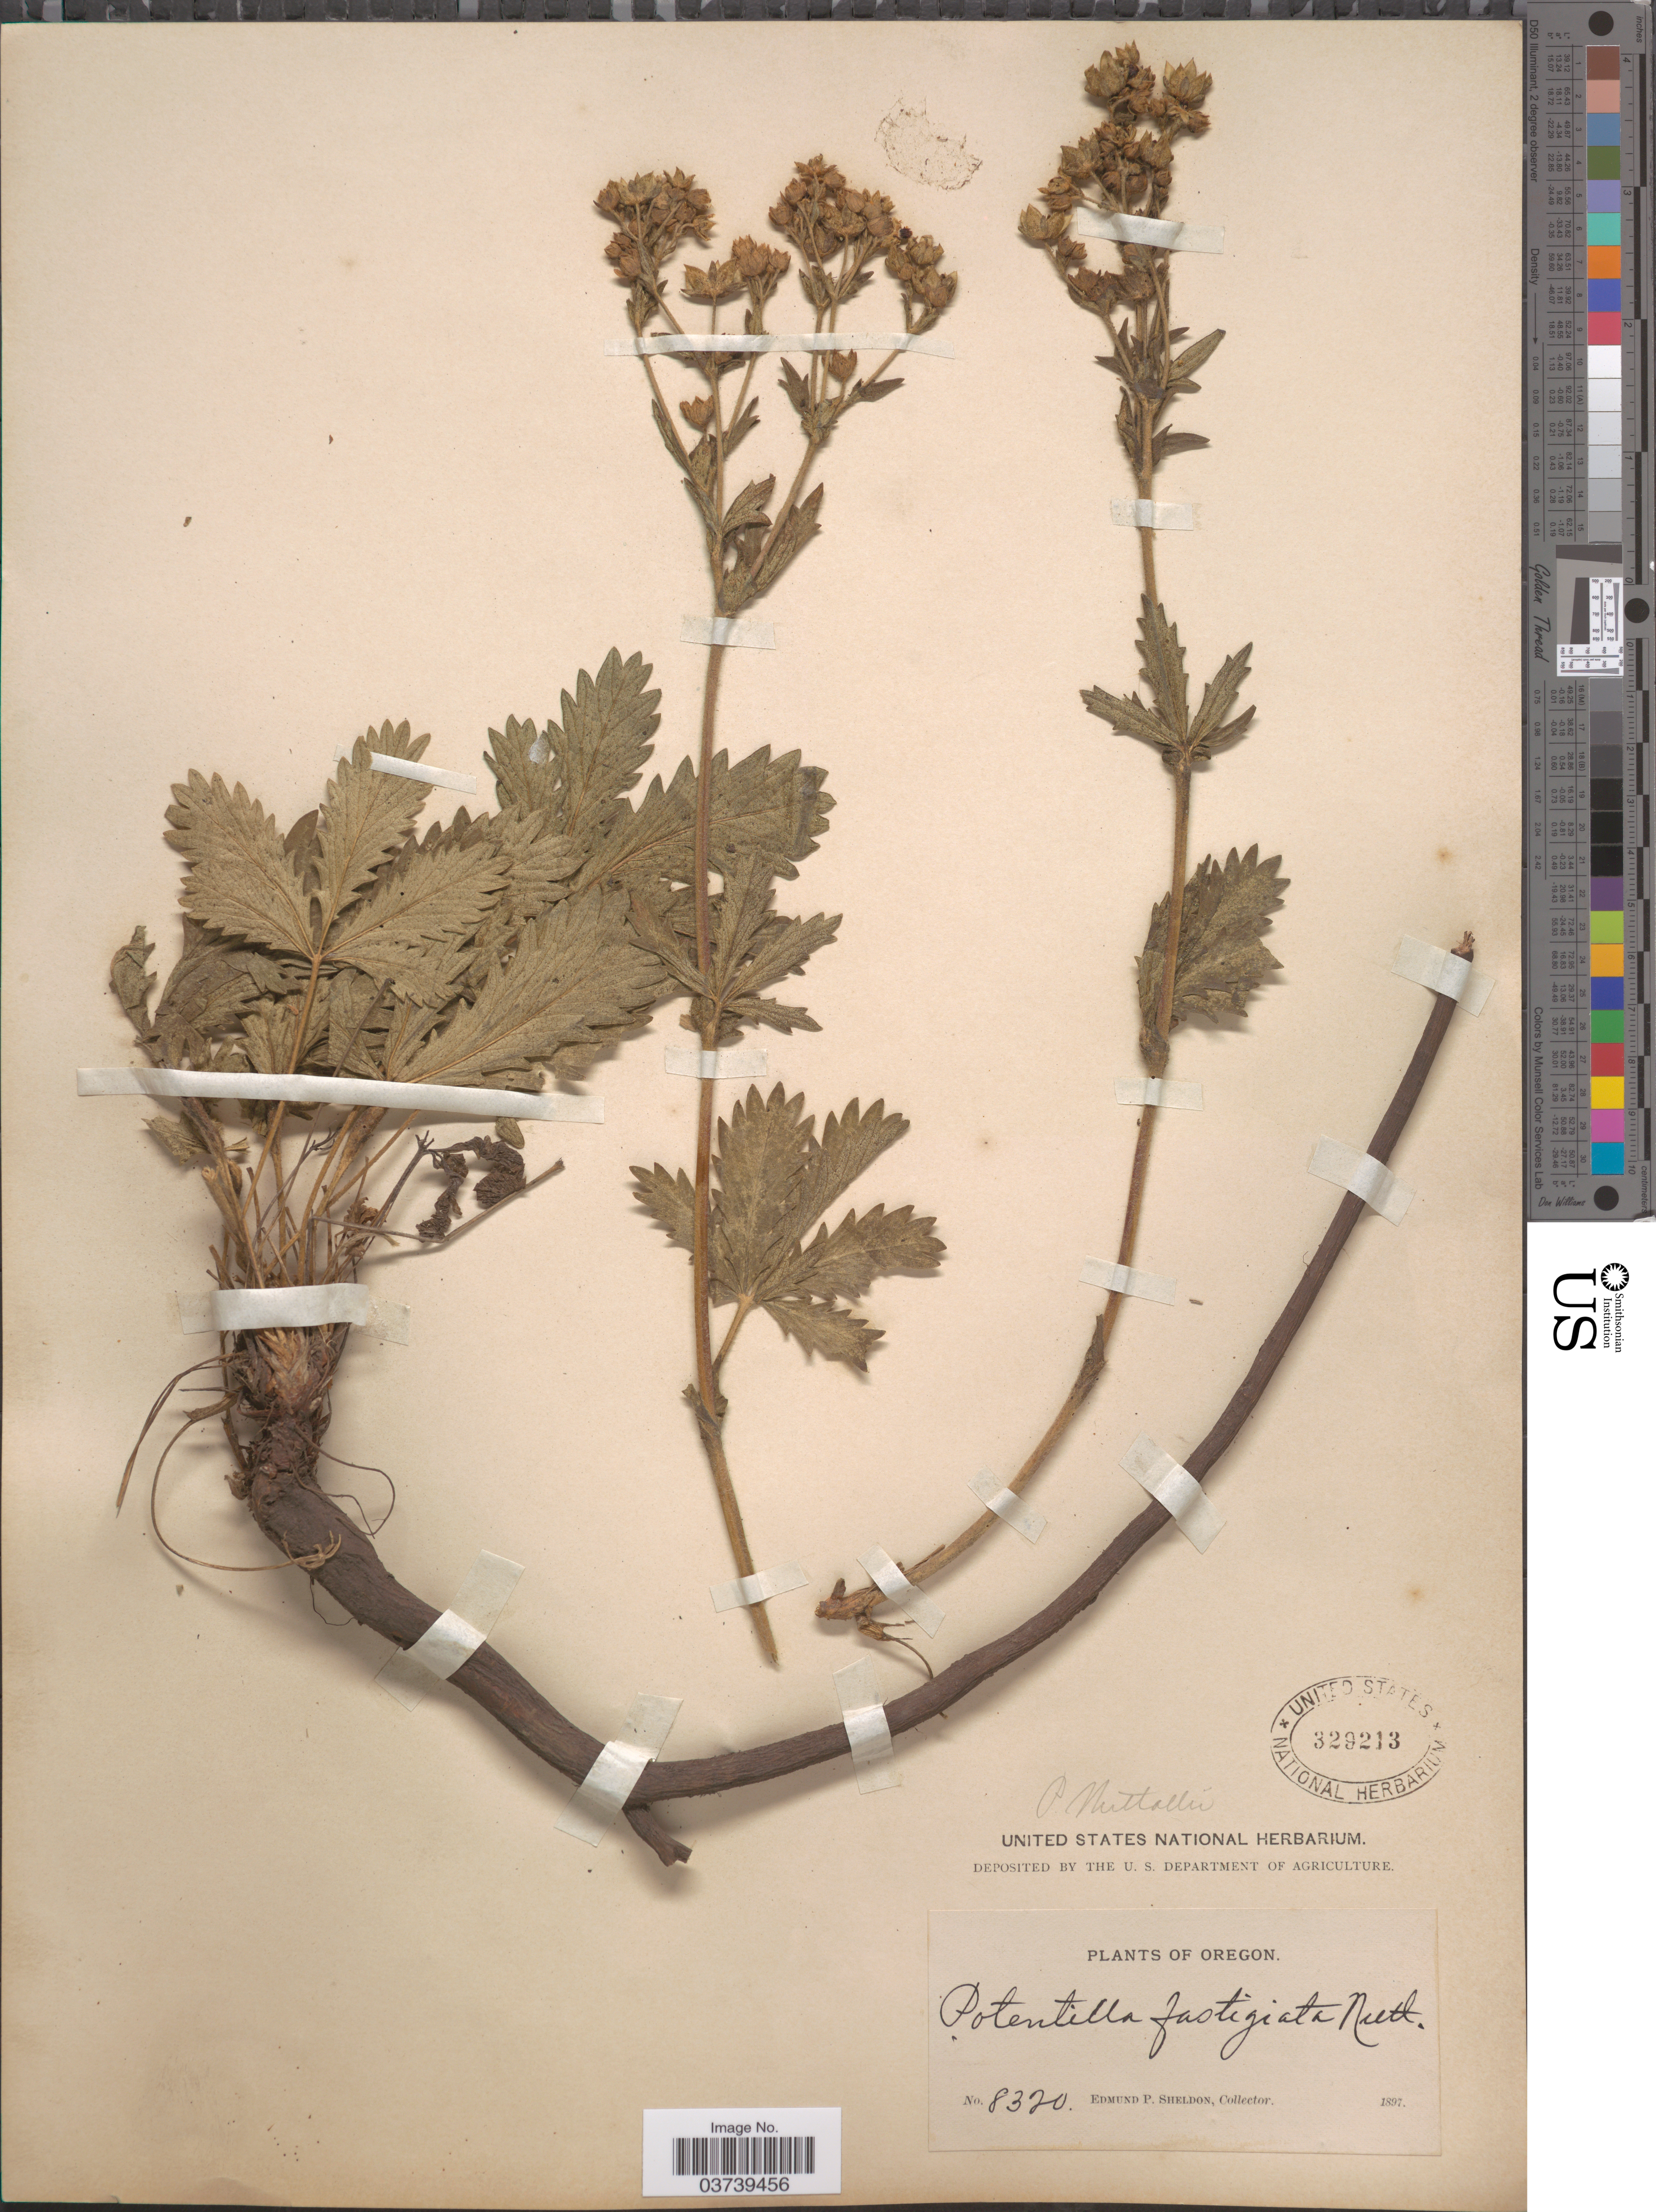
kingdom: Plantae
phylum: Tracheophyta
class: Magnoliopsida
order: Rosales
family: Rosaceae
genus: Potentilla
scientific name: Potentilla gracilis var. fastigiata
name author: (Nutt.) S. Watson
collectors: E. P. Sheldon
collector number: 8320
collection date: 1897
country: United States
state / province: Oregon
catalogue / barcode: US 329213